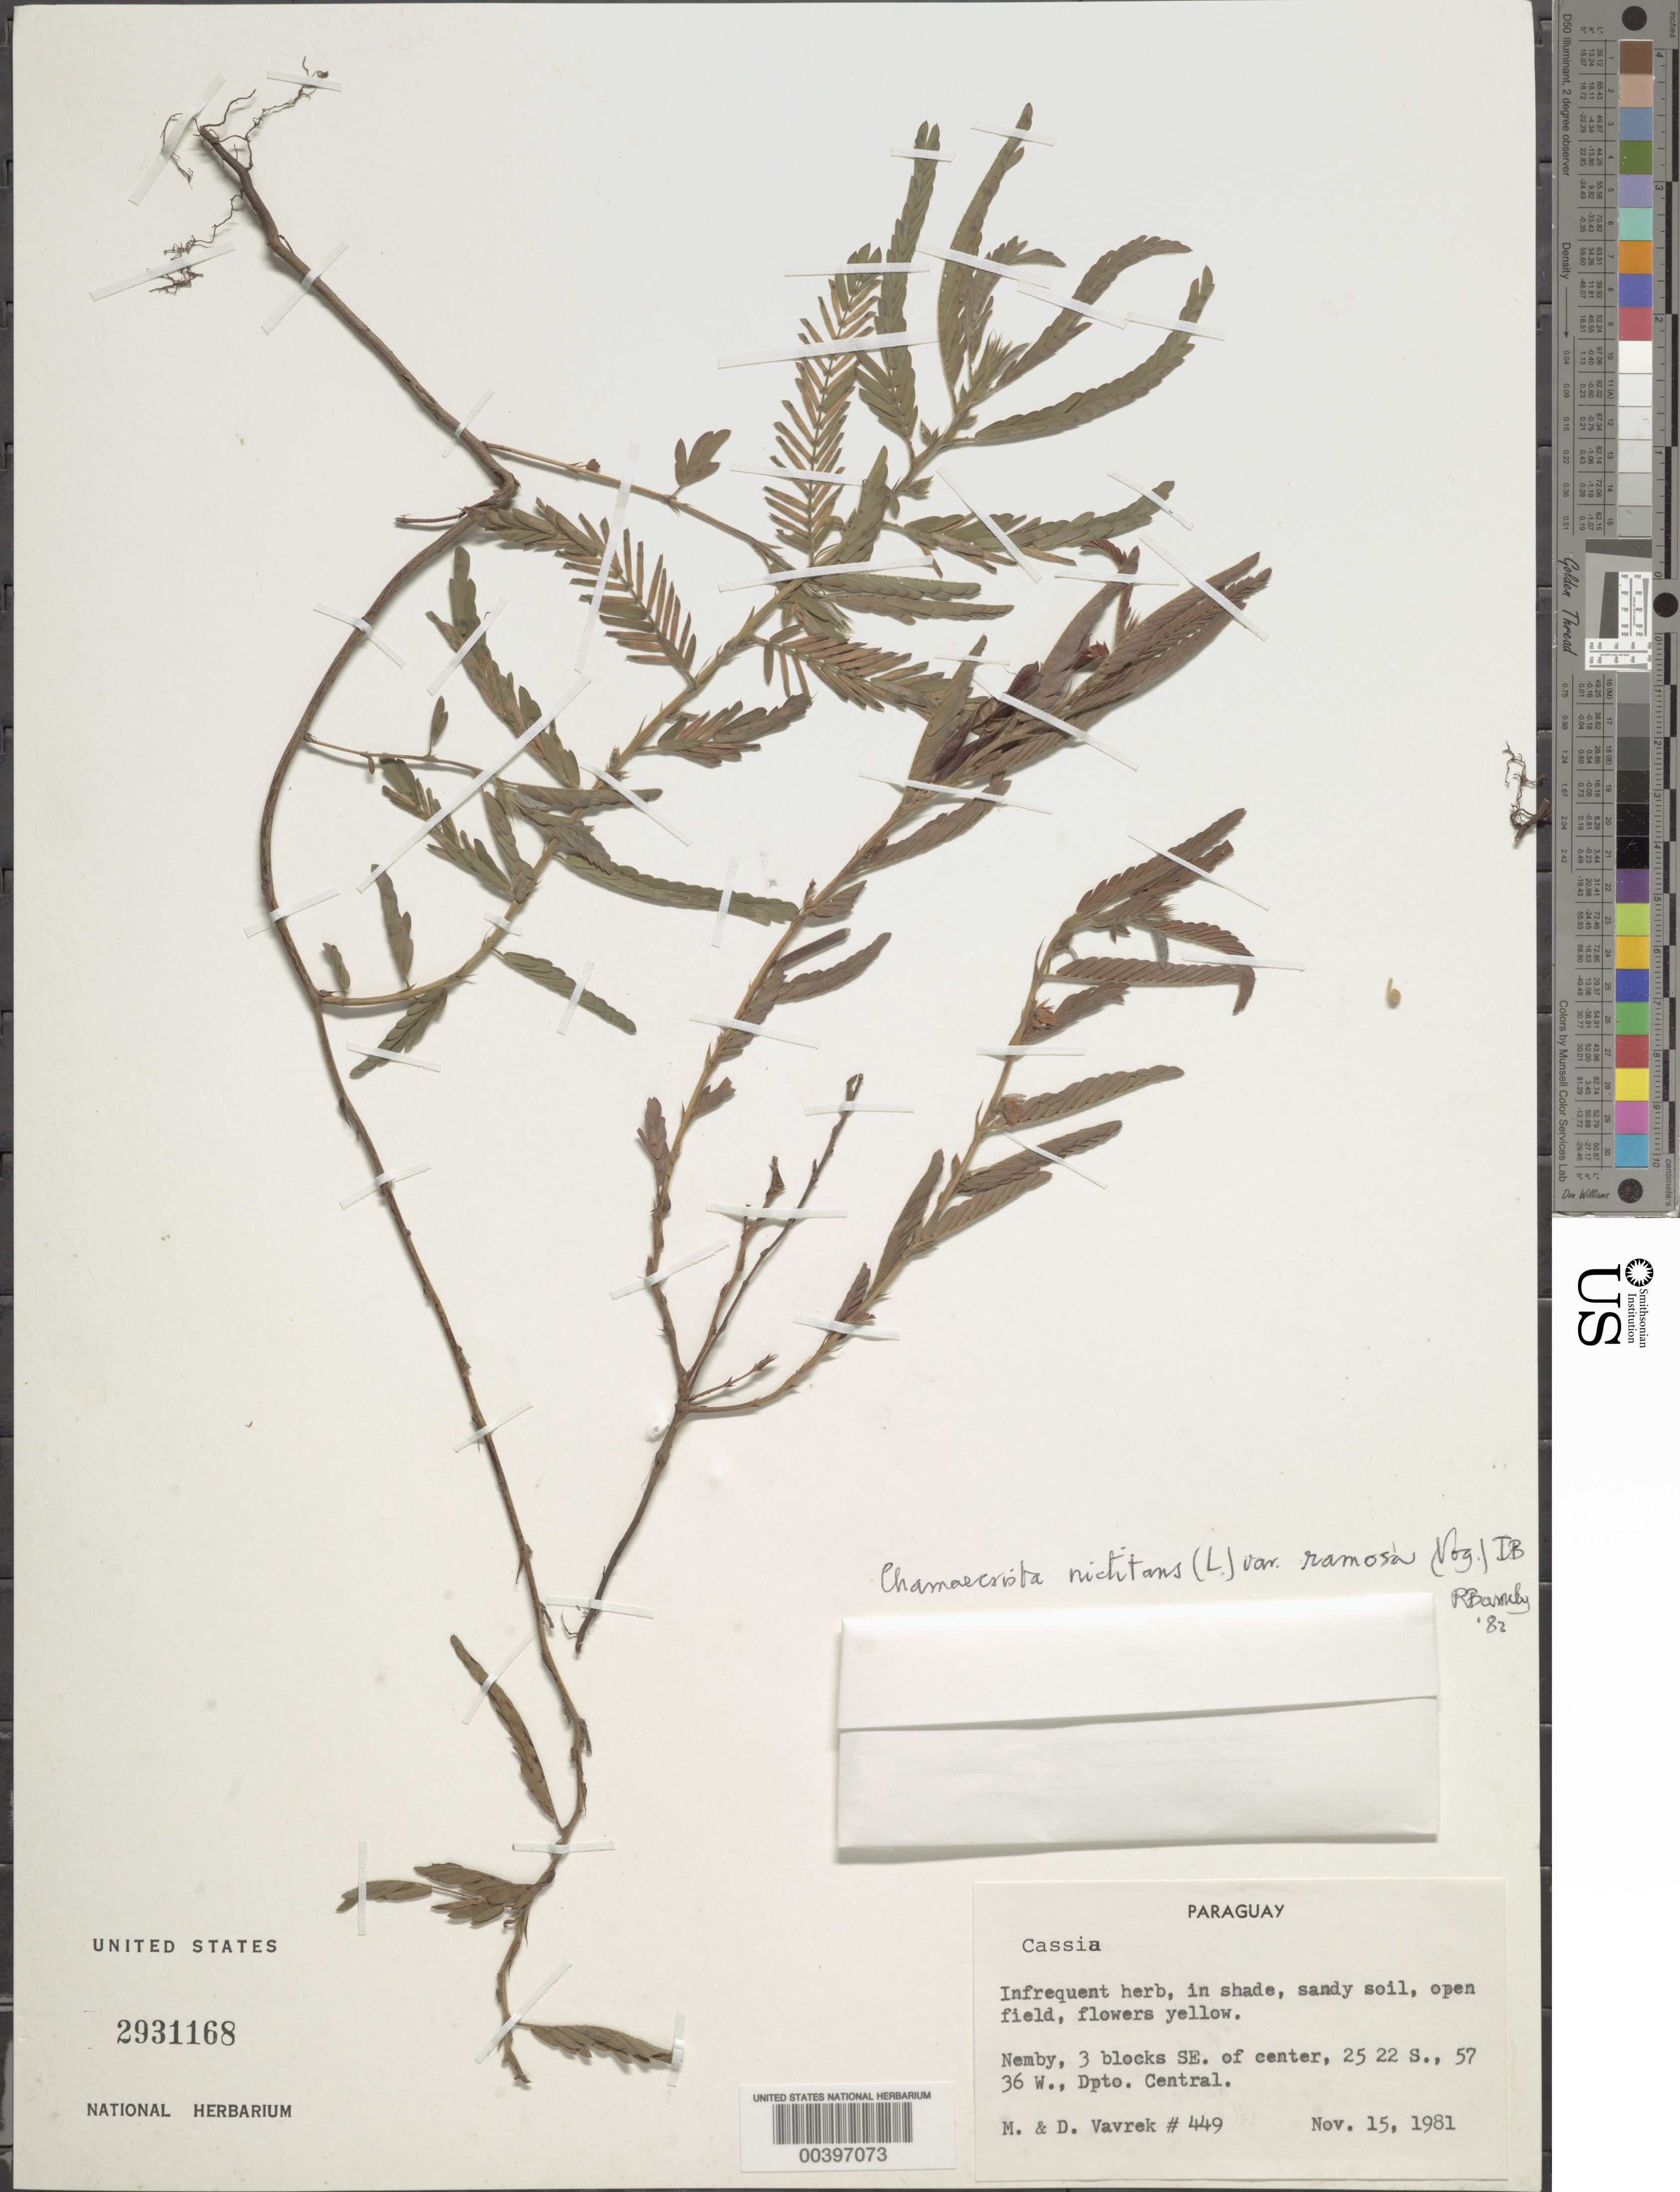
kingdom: Plantae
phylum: Tracheophyta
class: Magnoliopsida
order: Fabales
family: Fabaceae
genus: Chamaecrista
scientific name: Chamaecrista nictitans var. ramosa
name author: (Vogel) H.S. Irwin & Barneby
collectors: M. Vavrek & D. Vavrek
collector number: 449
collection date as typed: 15 Nov 1981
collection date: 1981-11-15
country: Paraguay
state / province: Central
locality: Nemby, 3 blocks se of center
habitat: In shade, sandy soil, open field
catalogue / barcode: US 2931168